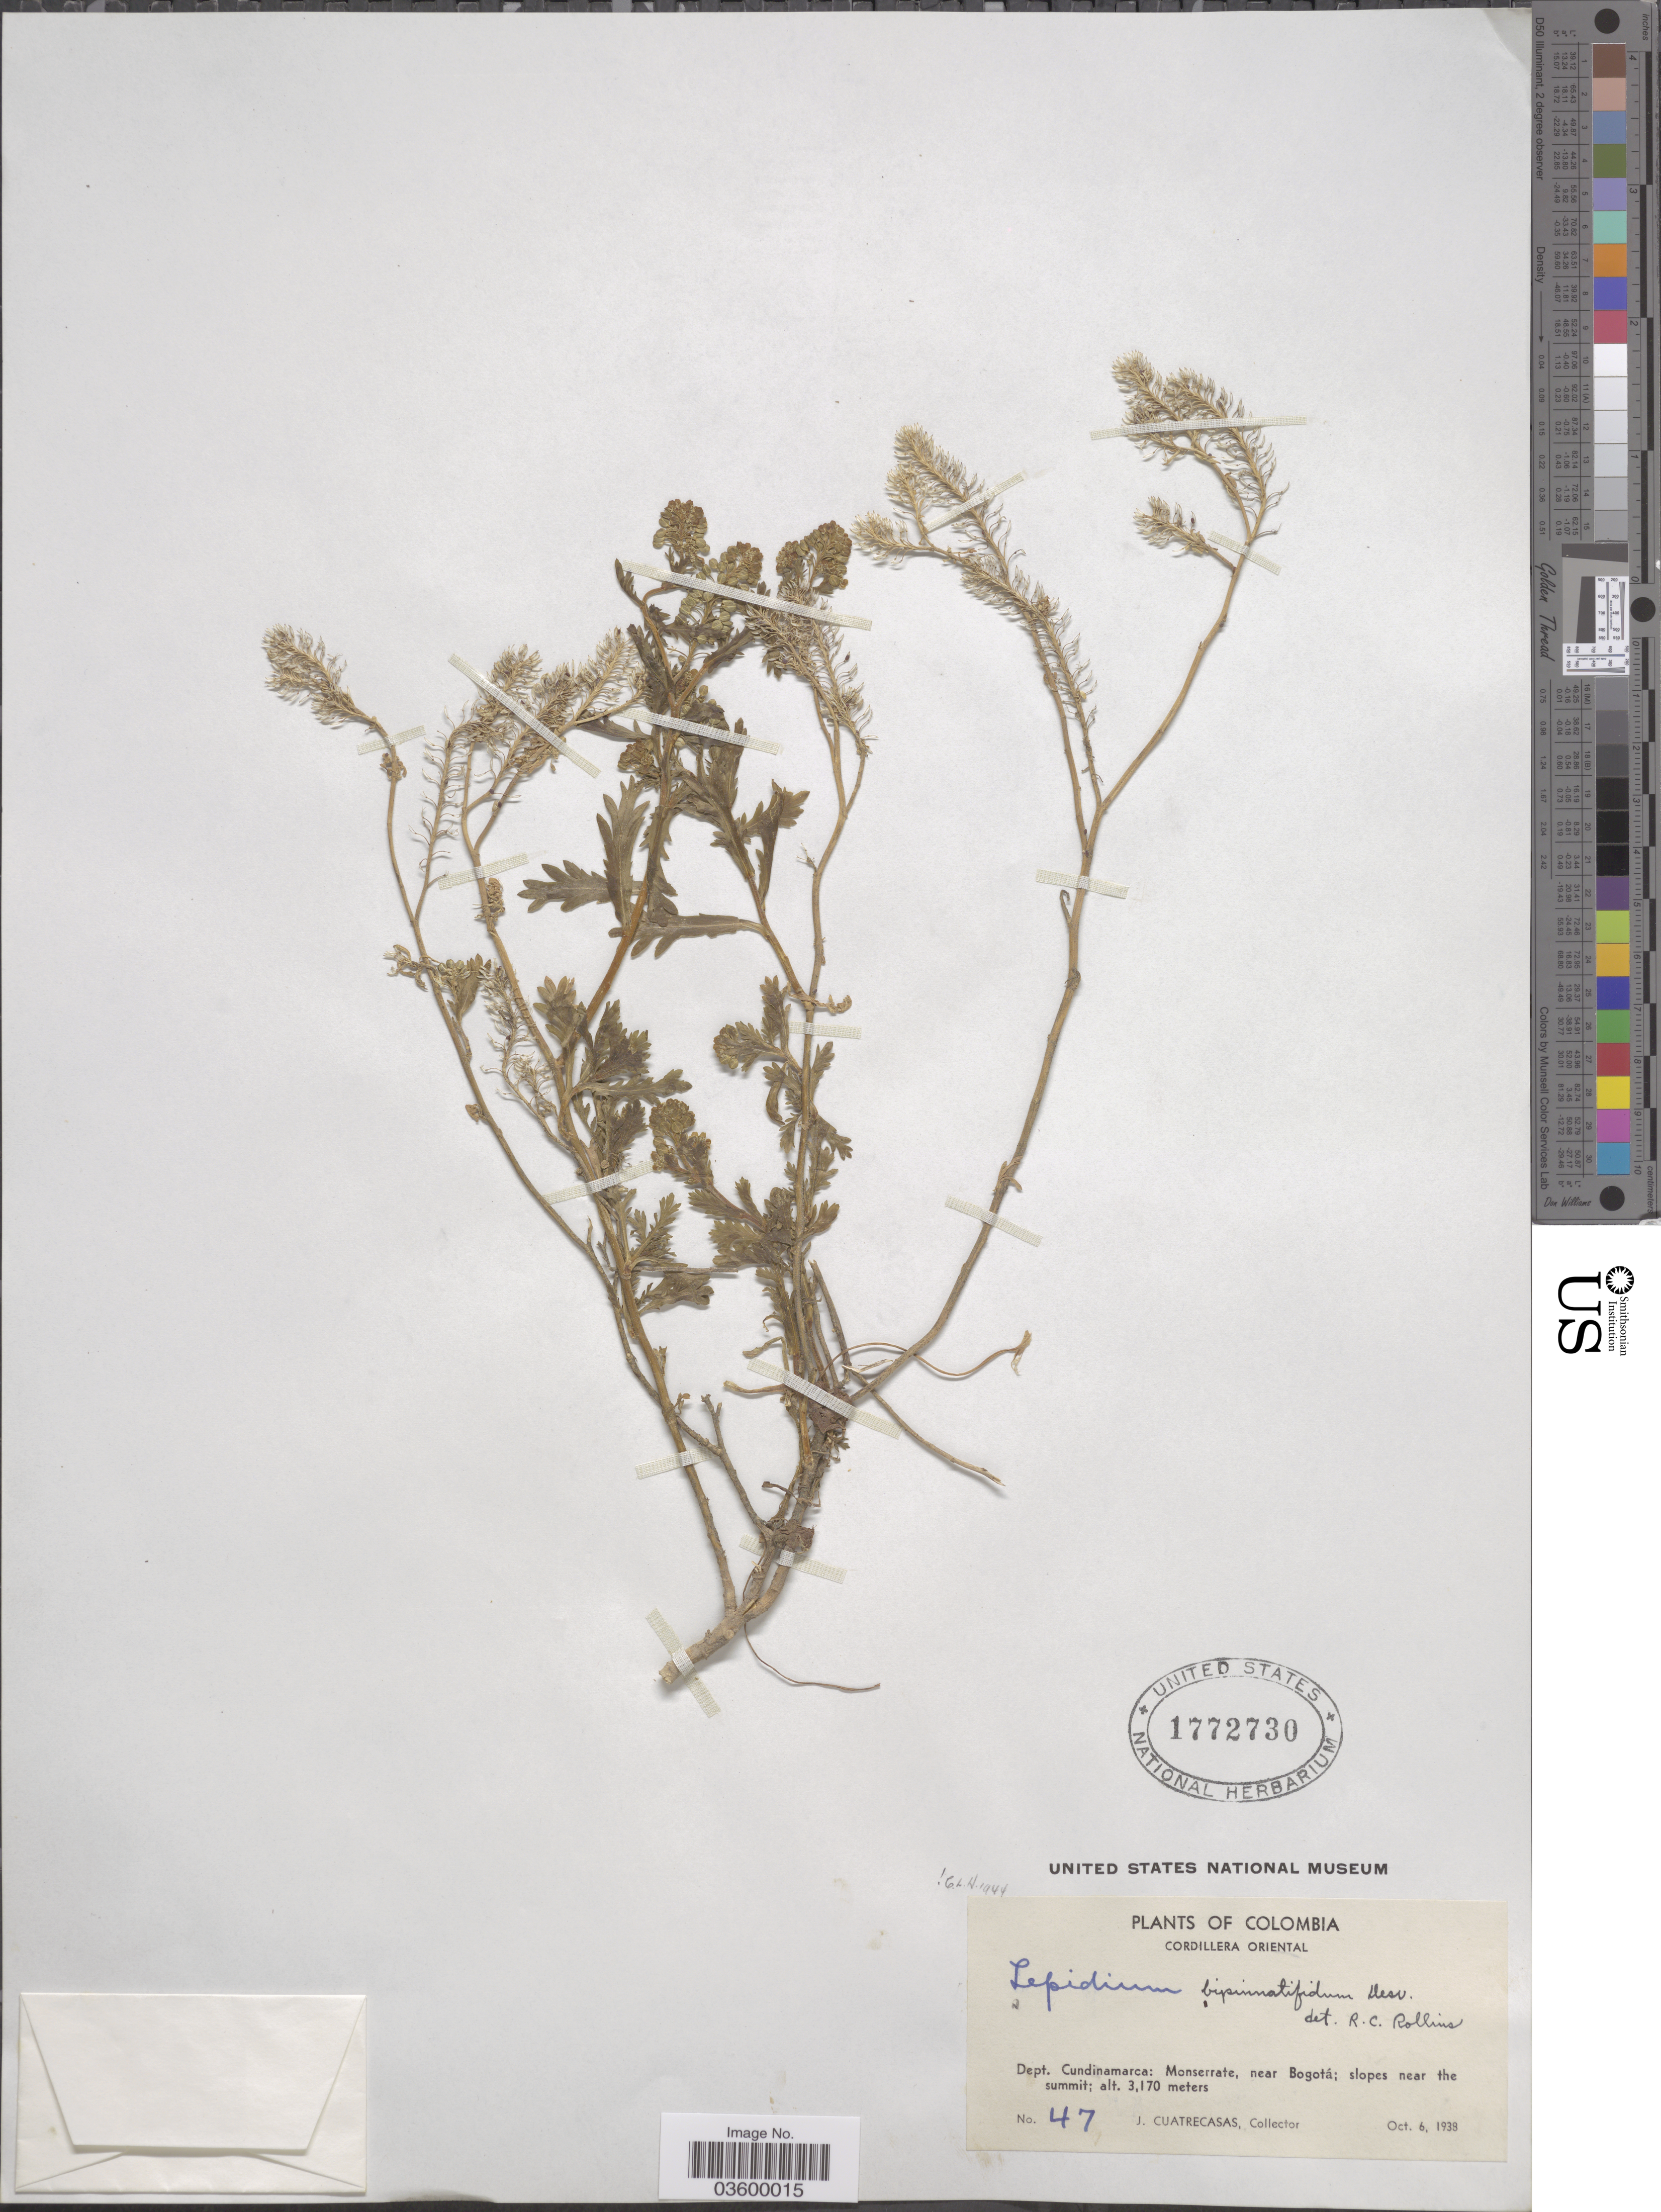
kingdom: Plantae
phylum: Tracheophyta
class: Magnoliopsida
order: Brassicales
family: Brassicaceae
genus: Lepidium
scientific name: Lepidium bipinnatifidum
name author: Desv.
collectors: J. Cuatrecasas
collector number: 47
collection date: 1938-10-06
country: Colombia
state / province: Cundinamarca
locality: Cordillera Oriental. Dept. Cundinamarca: Monserrate, near Bogotá; slopes near the summit.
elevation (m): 3170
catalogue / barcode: US 1772730